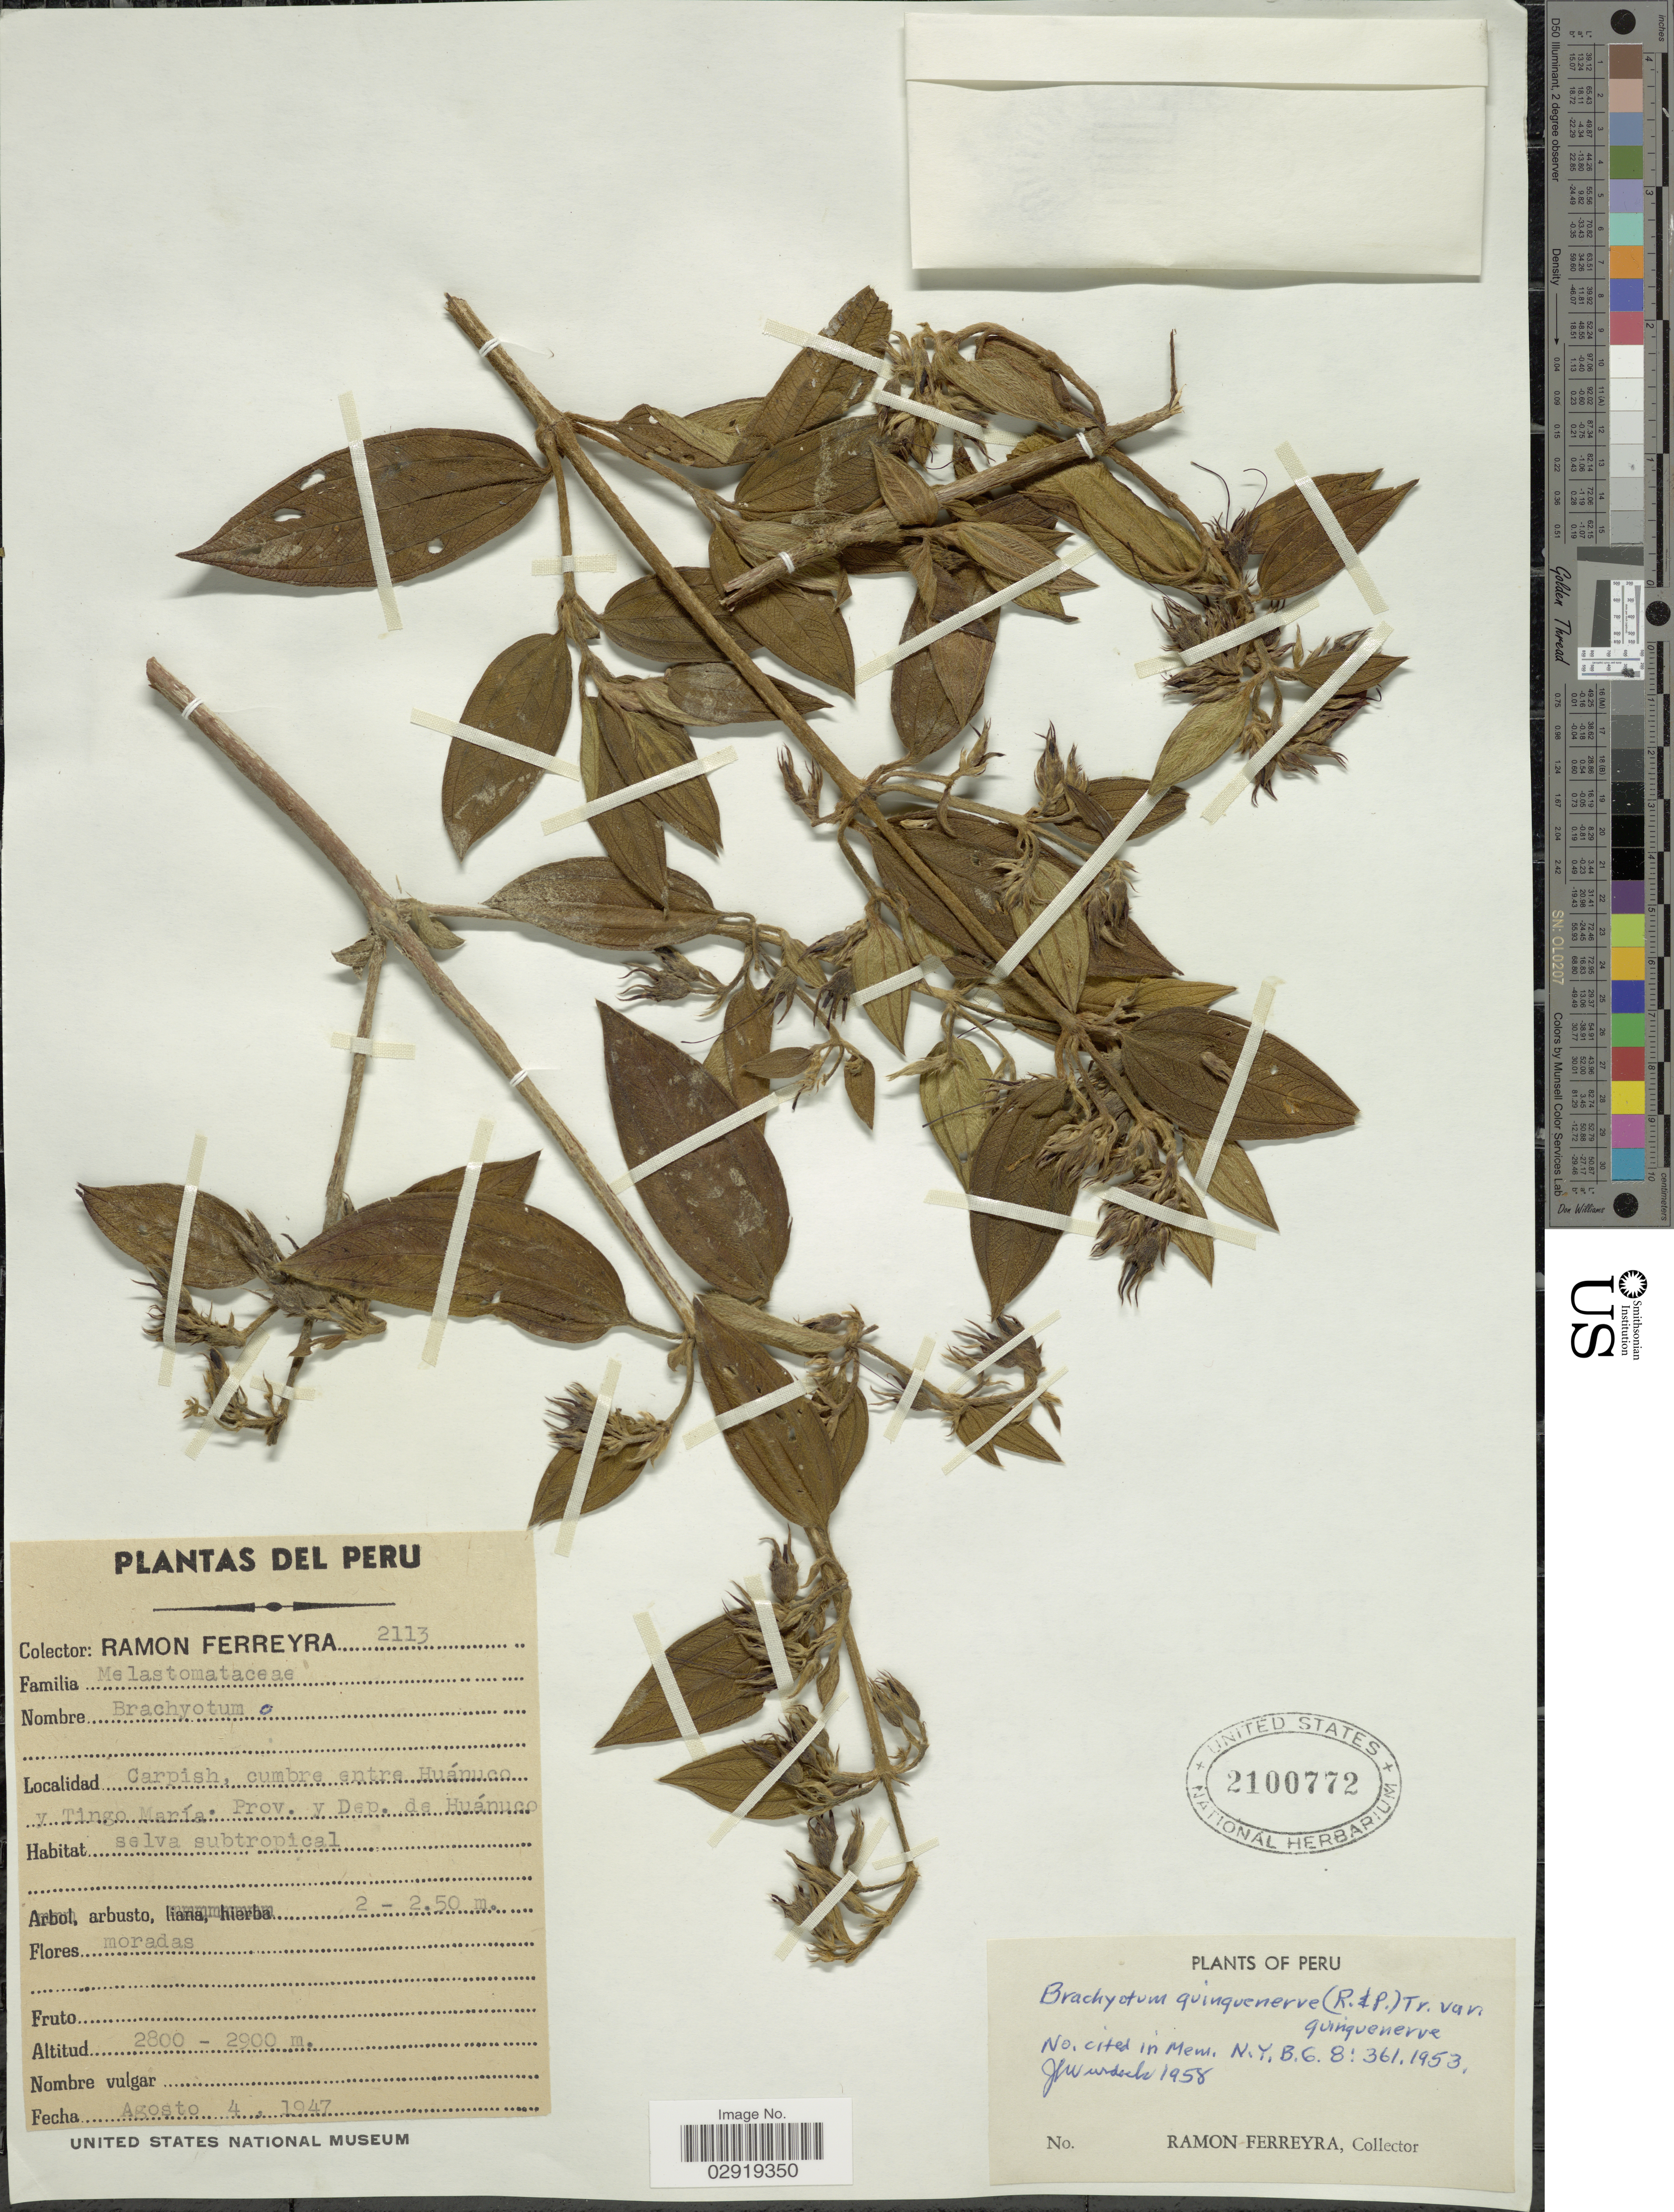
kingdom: Plantae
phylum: Tracheophyta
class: Magnoliopsida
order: Myrtales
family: Melastomataceae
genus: Brachyotum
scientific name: Brachyotum quinquenerve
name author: (Ruiz & Pav.) Triana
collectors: R. A. Ferreyra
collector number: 2113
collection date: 1947-08-04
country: Peru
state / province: Huánuco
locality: Carpish, cumbre entre Huánuco y Tingo María. Prov. y Dep. de Huánuco.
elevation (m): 2800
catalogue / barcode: US 2100772